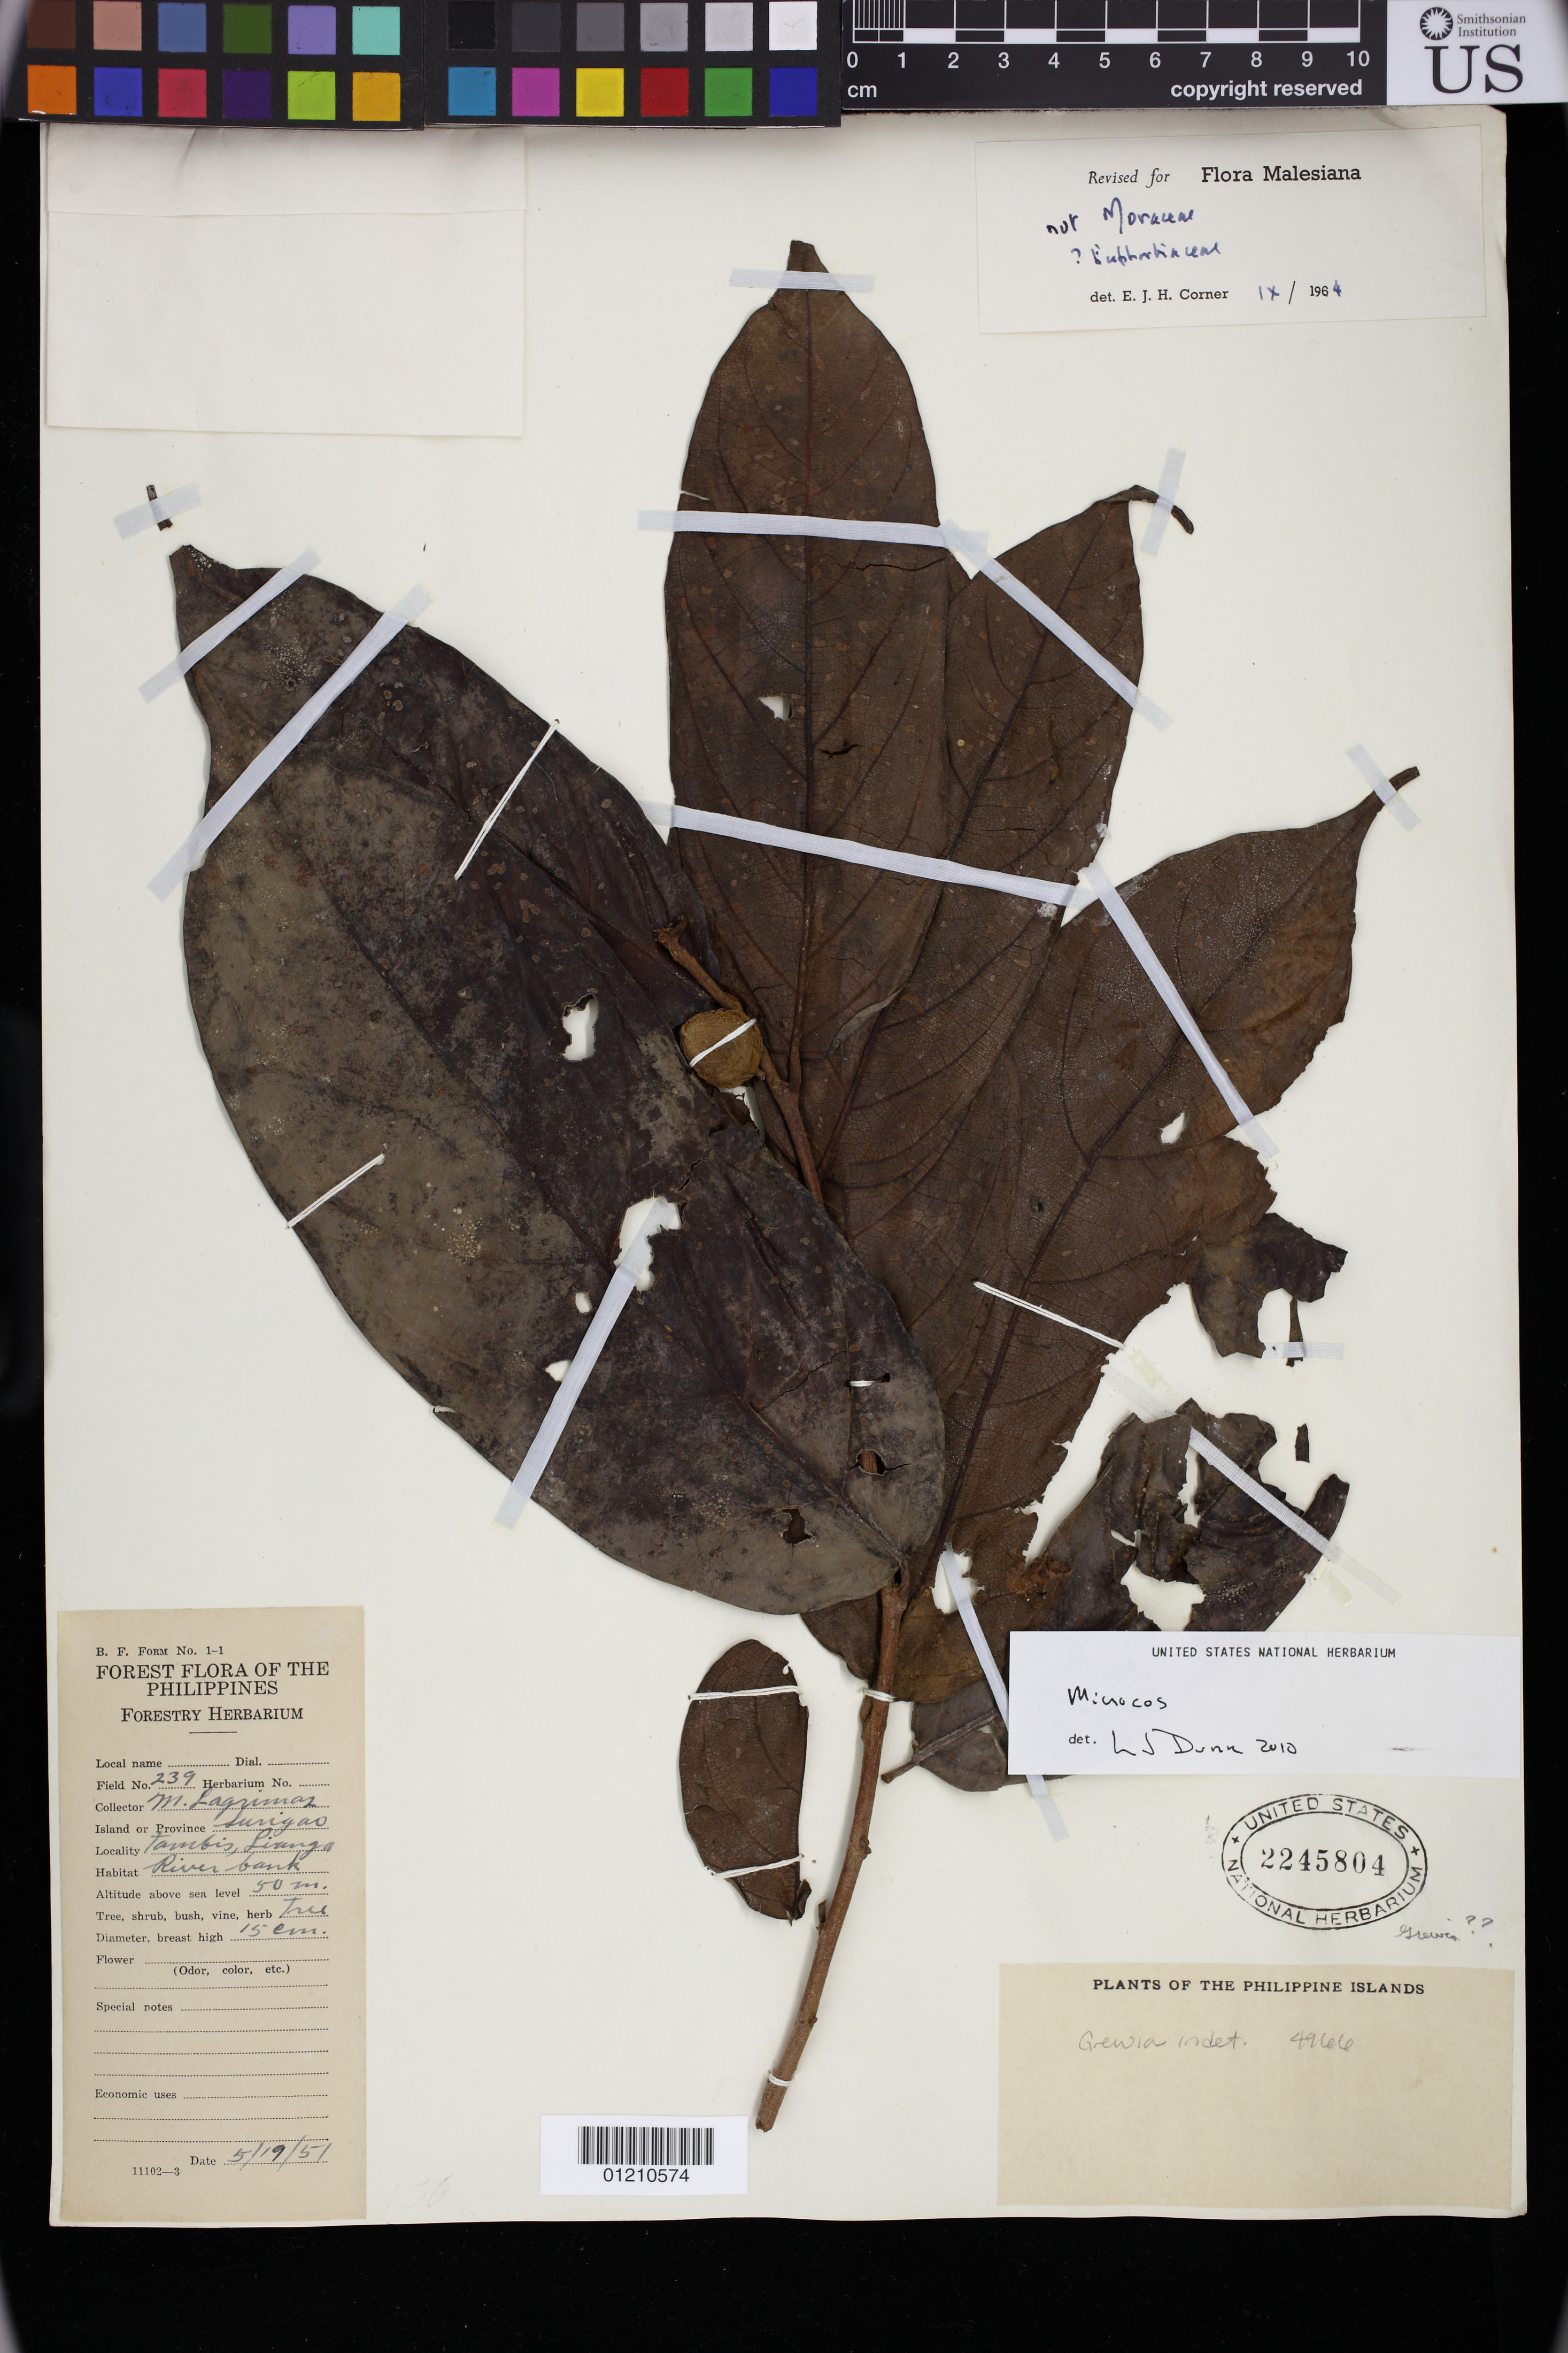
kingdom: Plantae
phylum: Tracheophyta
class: Magnoliopsida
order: Malvales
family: Malvaceae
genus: Microcos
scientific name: Microcos sp.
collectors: M. Lagrimas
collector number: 4966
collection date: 1951-05-19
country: Philippines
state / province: Caraga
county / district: Surigao del Sur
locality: Tambis, Liunga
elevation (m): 50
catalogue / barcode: US 2245804